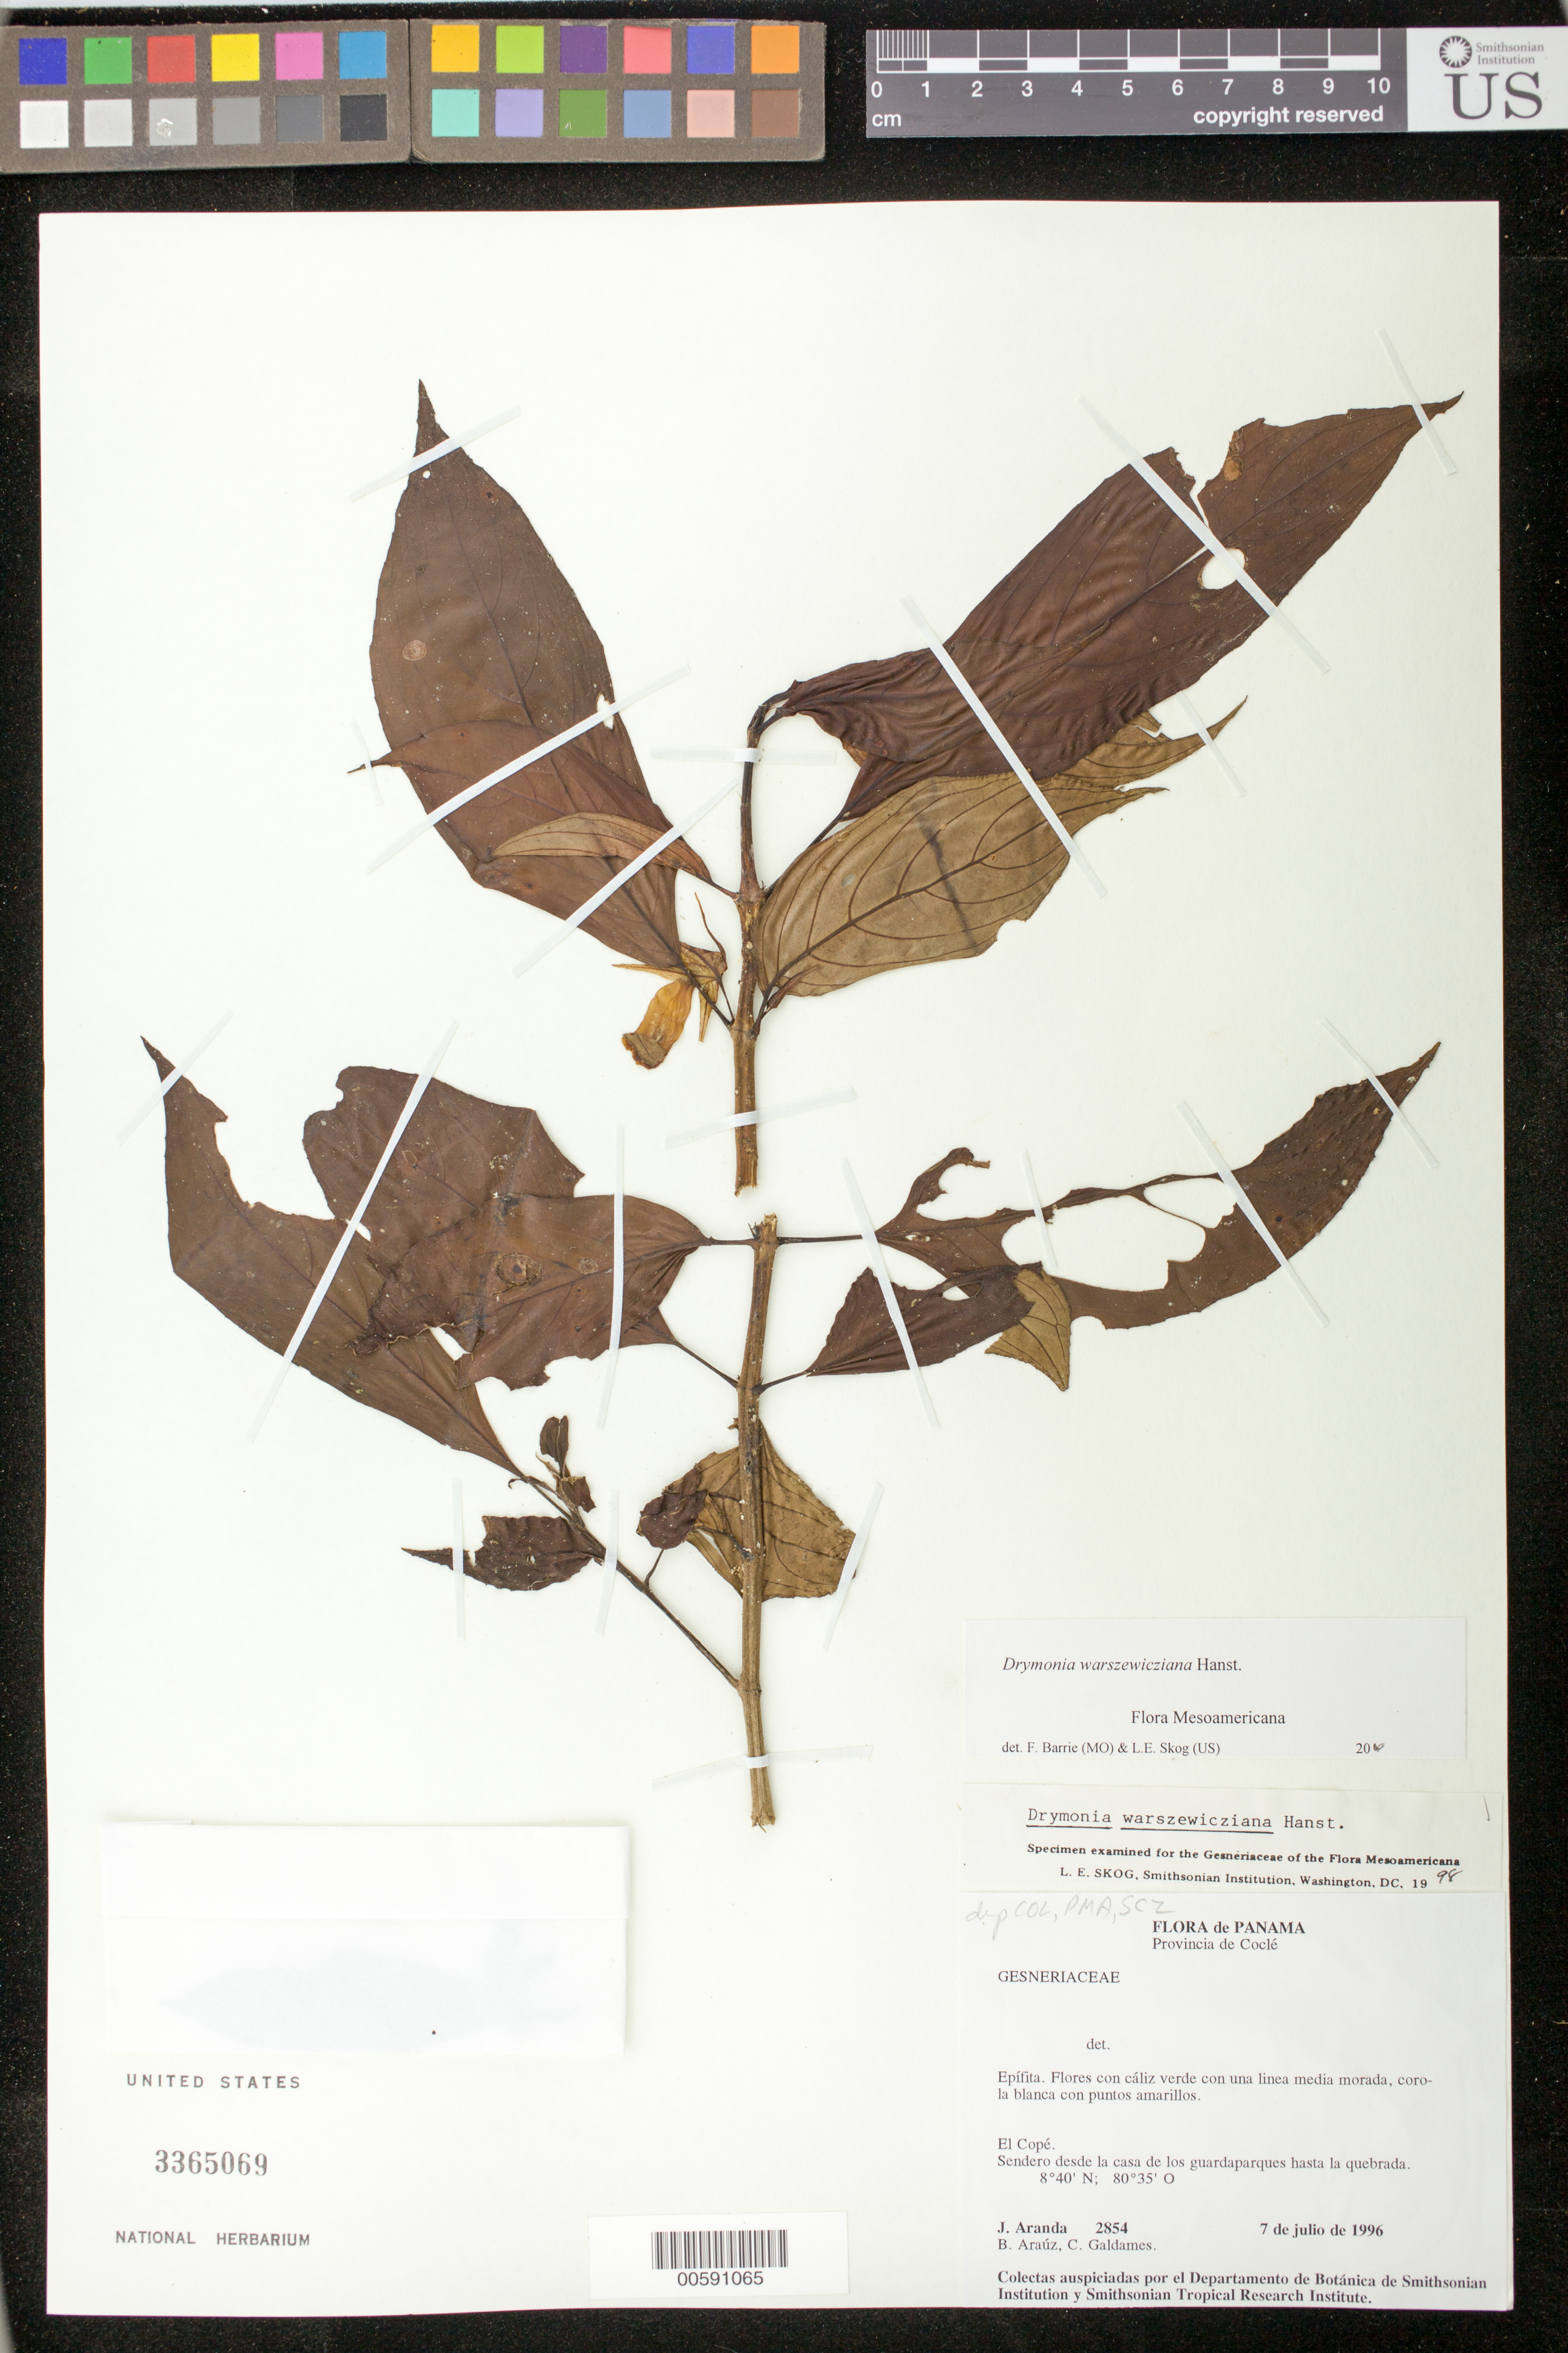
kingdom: Plantae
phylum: Tracheophyta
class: Magnoliopsida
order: Lamiales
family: Gesneriaceae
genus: Drymonia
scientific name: Drymonia warszewicziana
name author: Hanst.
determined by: Skog, Laurence E.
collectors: J. Aranda, B. Araúz & C. Galdames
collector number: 2854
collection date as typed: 07 Jul 1996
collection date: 1996-07-07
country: Panama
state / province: Coclé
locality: El Copé; sendero desde la casa de los guaraparques hasta la quebrada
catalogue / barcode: US 3365069